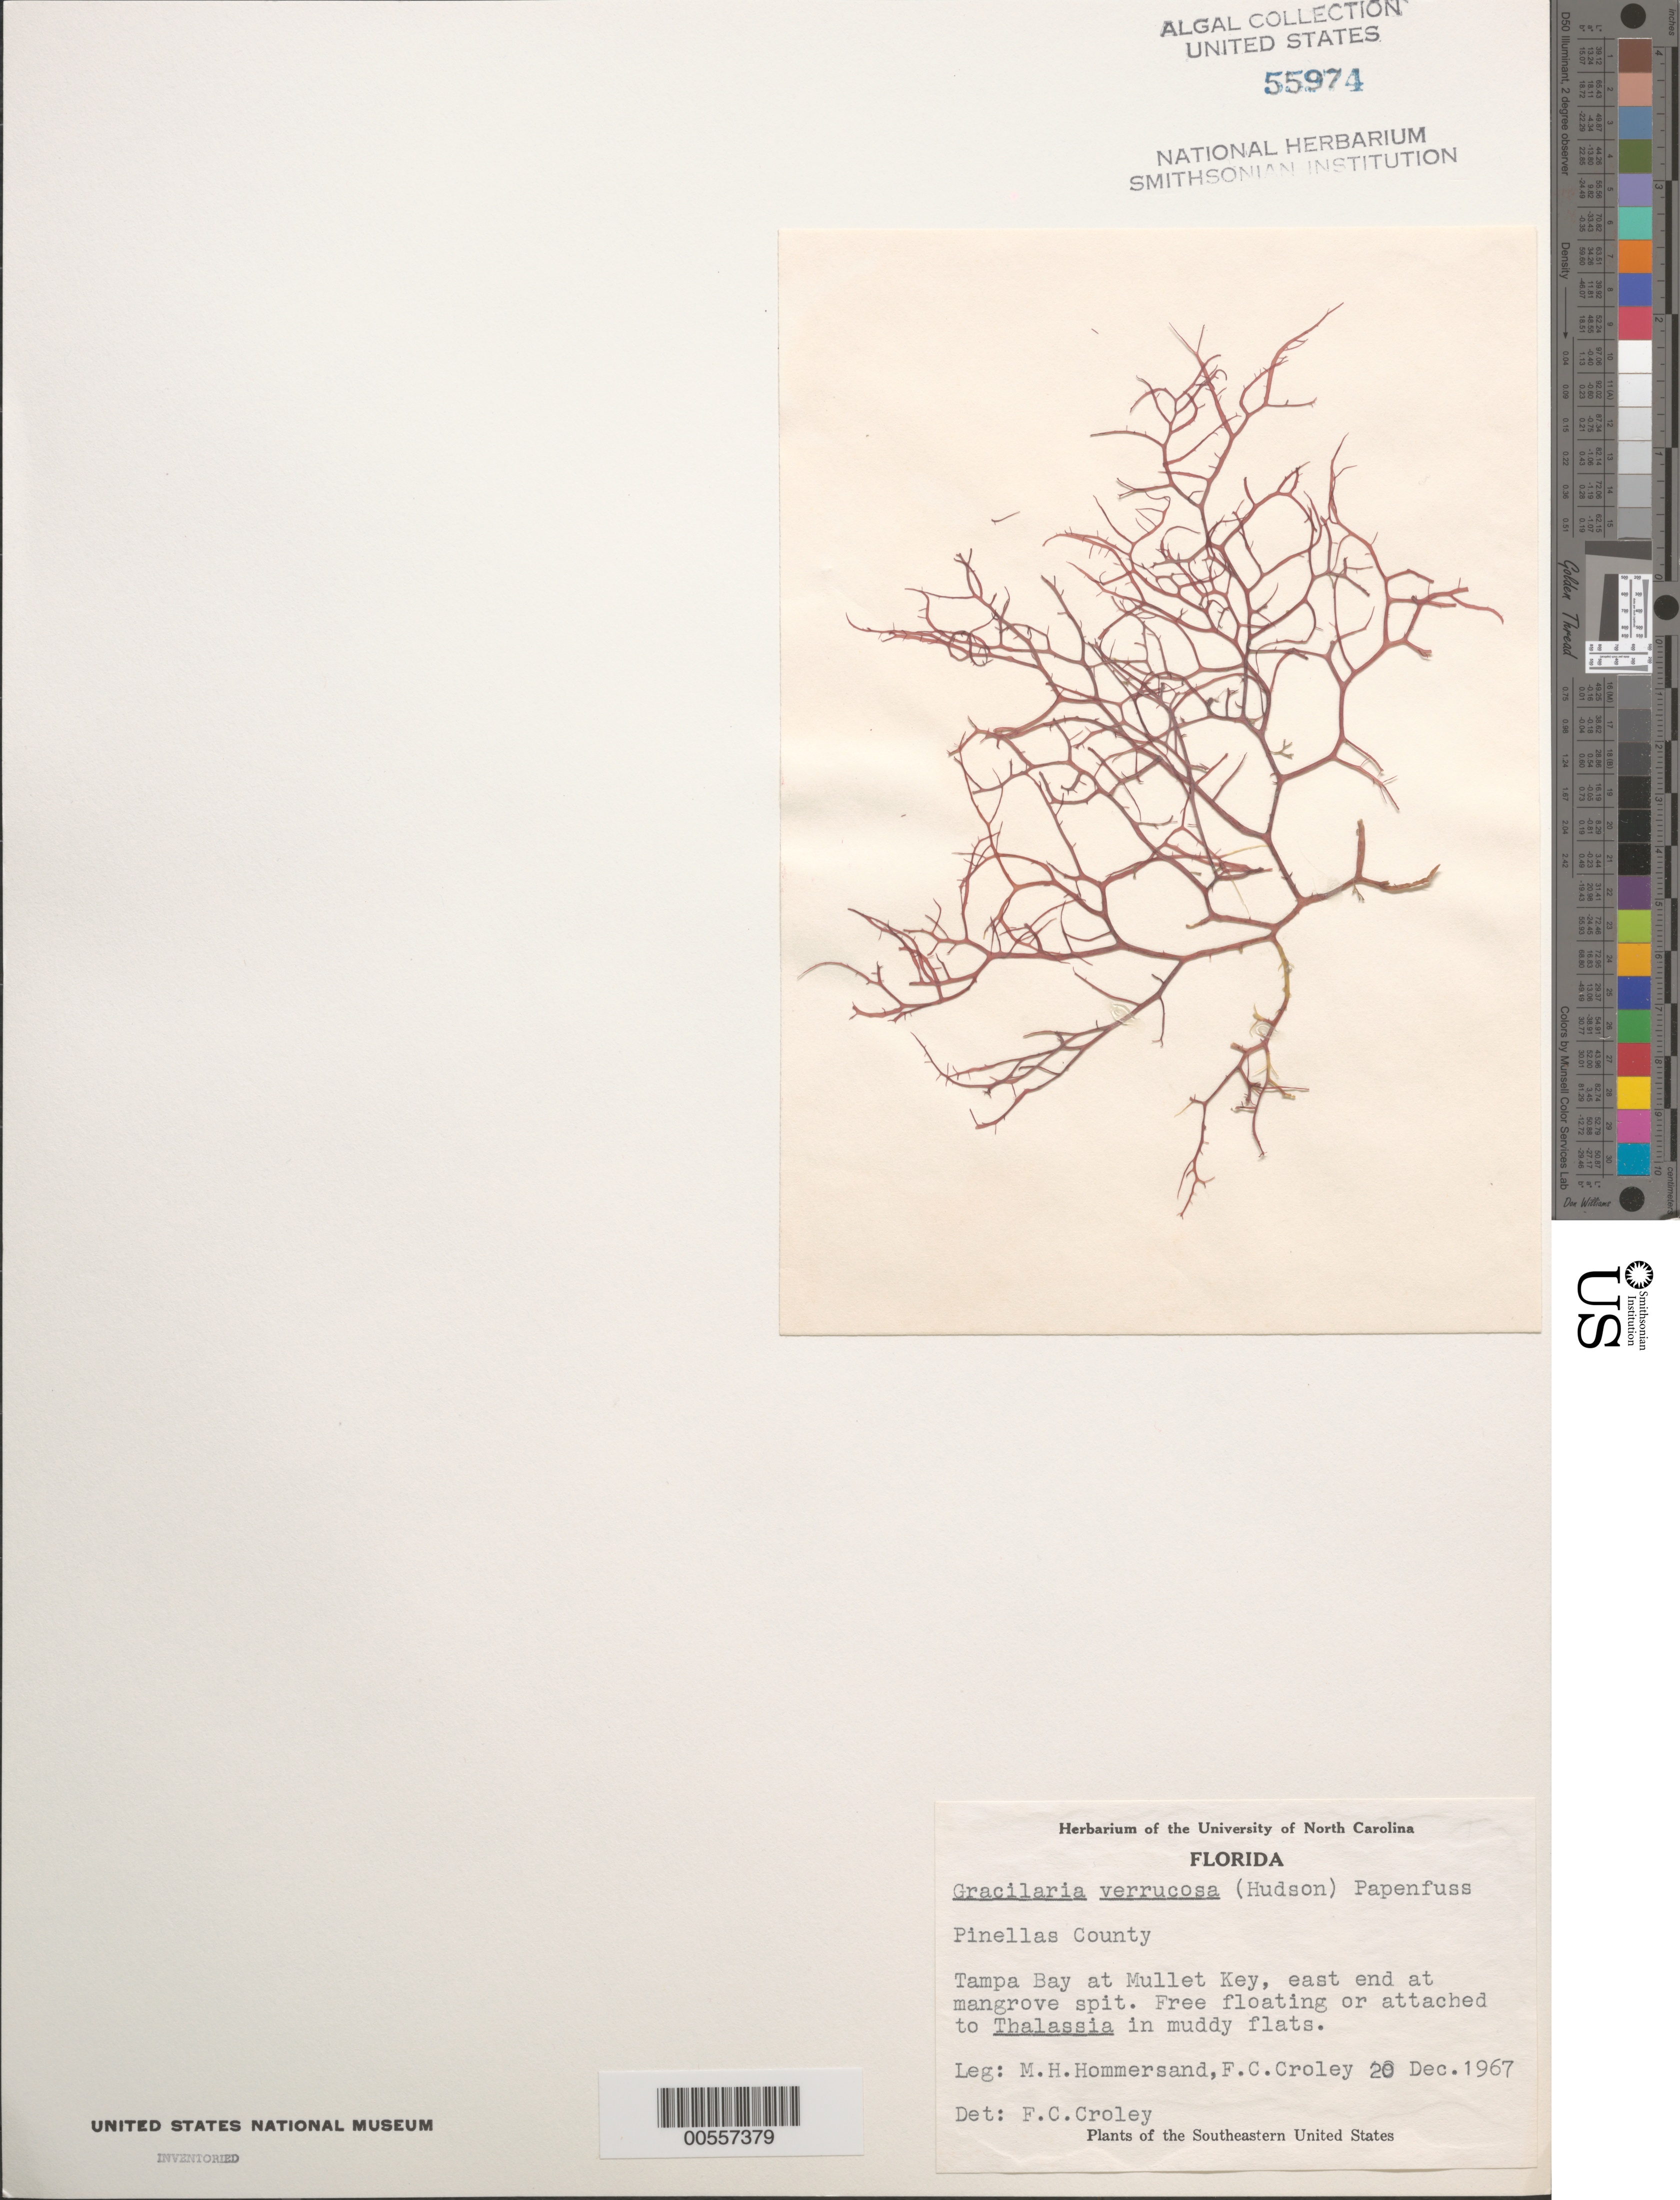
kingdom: Plantae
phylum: Rhodophyta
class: Florideophyceae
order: Gracilariales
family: Gracilariaceae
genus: Gracilariopsis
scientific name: Gracilariopsis longissima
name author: (S.G. Gmel.) Steentoft et al.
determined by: Algae name updating Project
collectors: M. H. Hommersand & F. C. Croley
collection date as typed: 20 Dec 1967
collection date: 1967-12-20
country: United States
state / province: Florida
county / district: Pinellas County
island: Mullet Key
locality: Tampa Bay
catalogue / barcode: US 55974